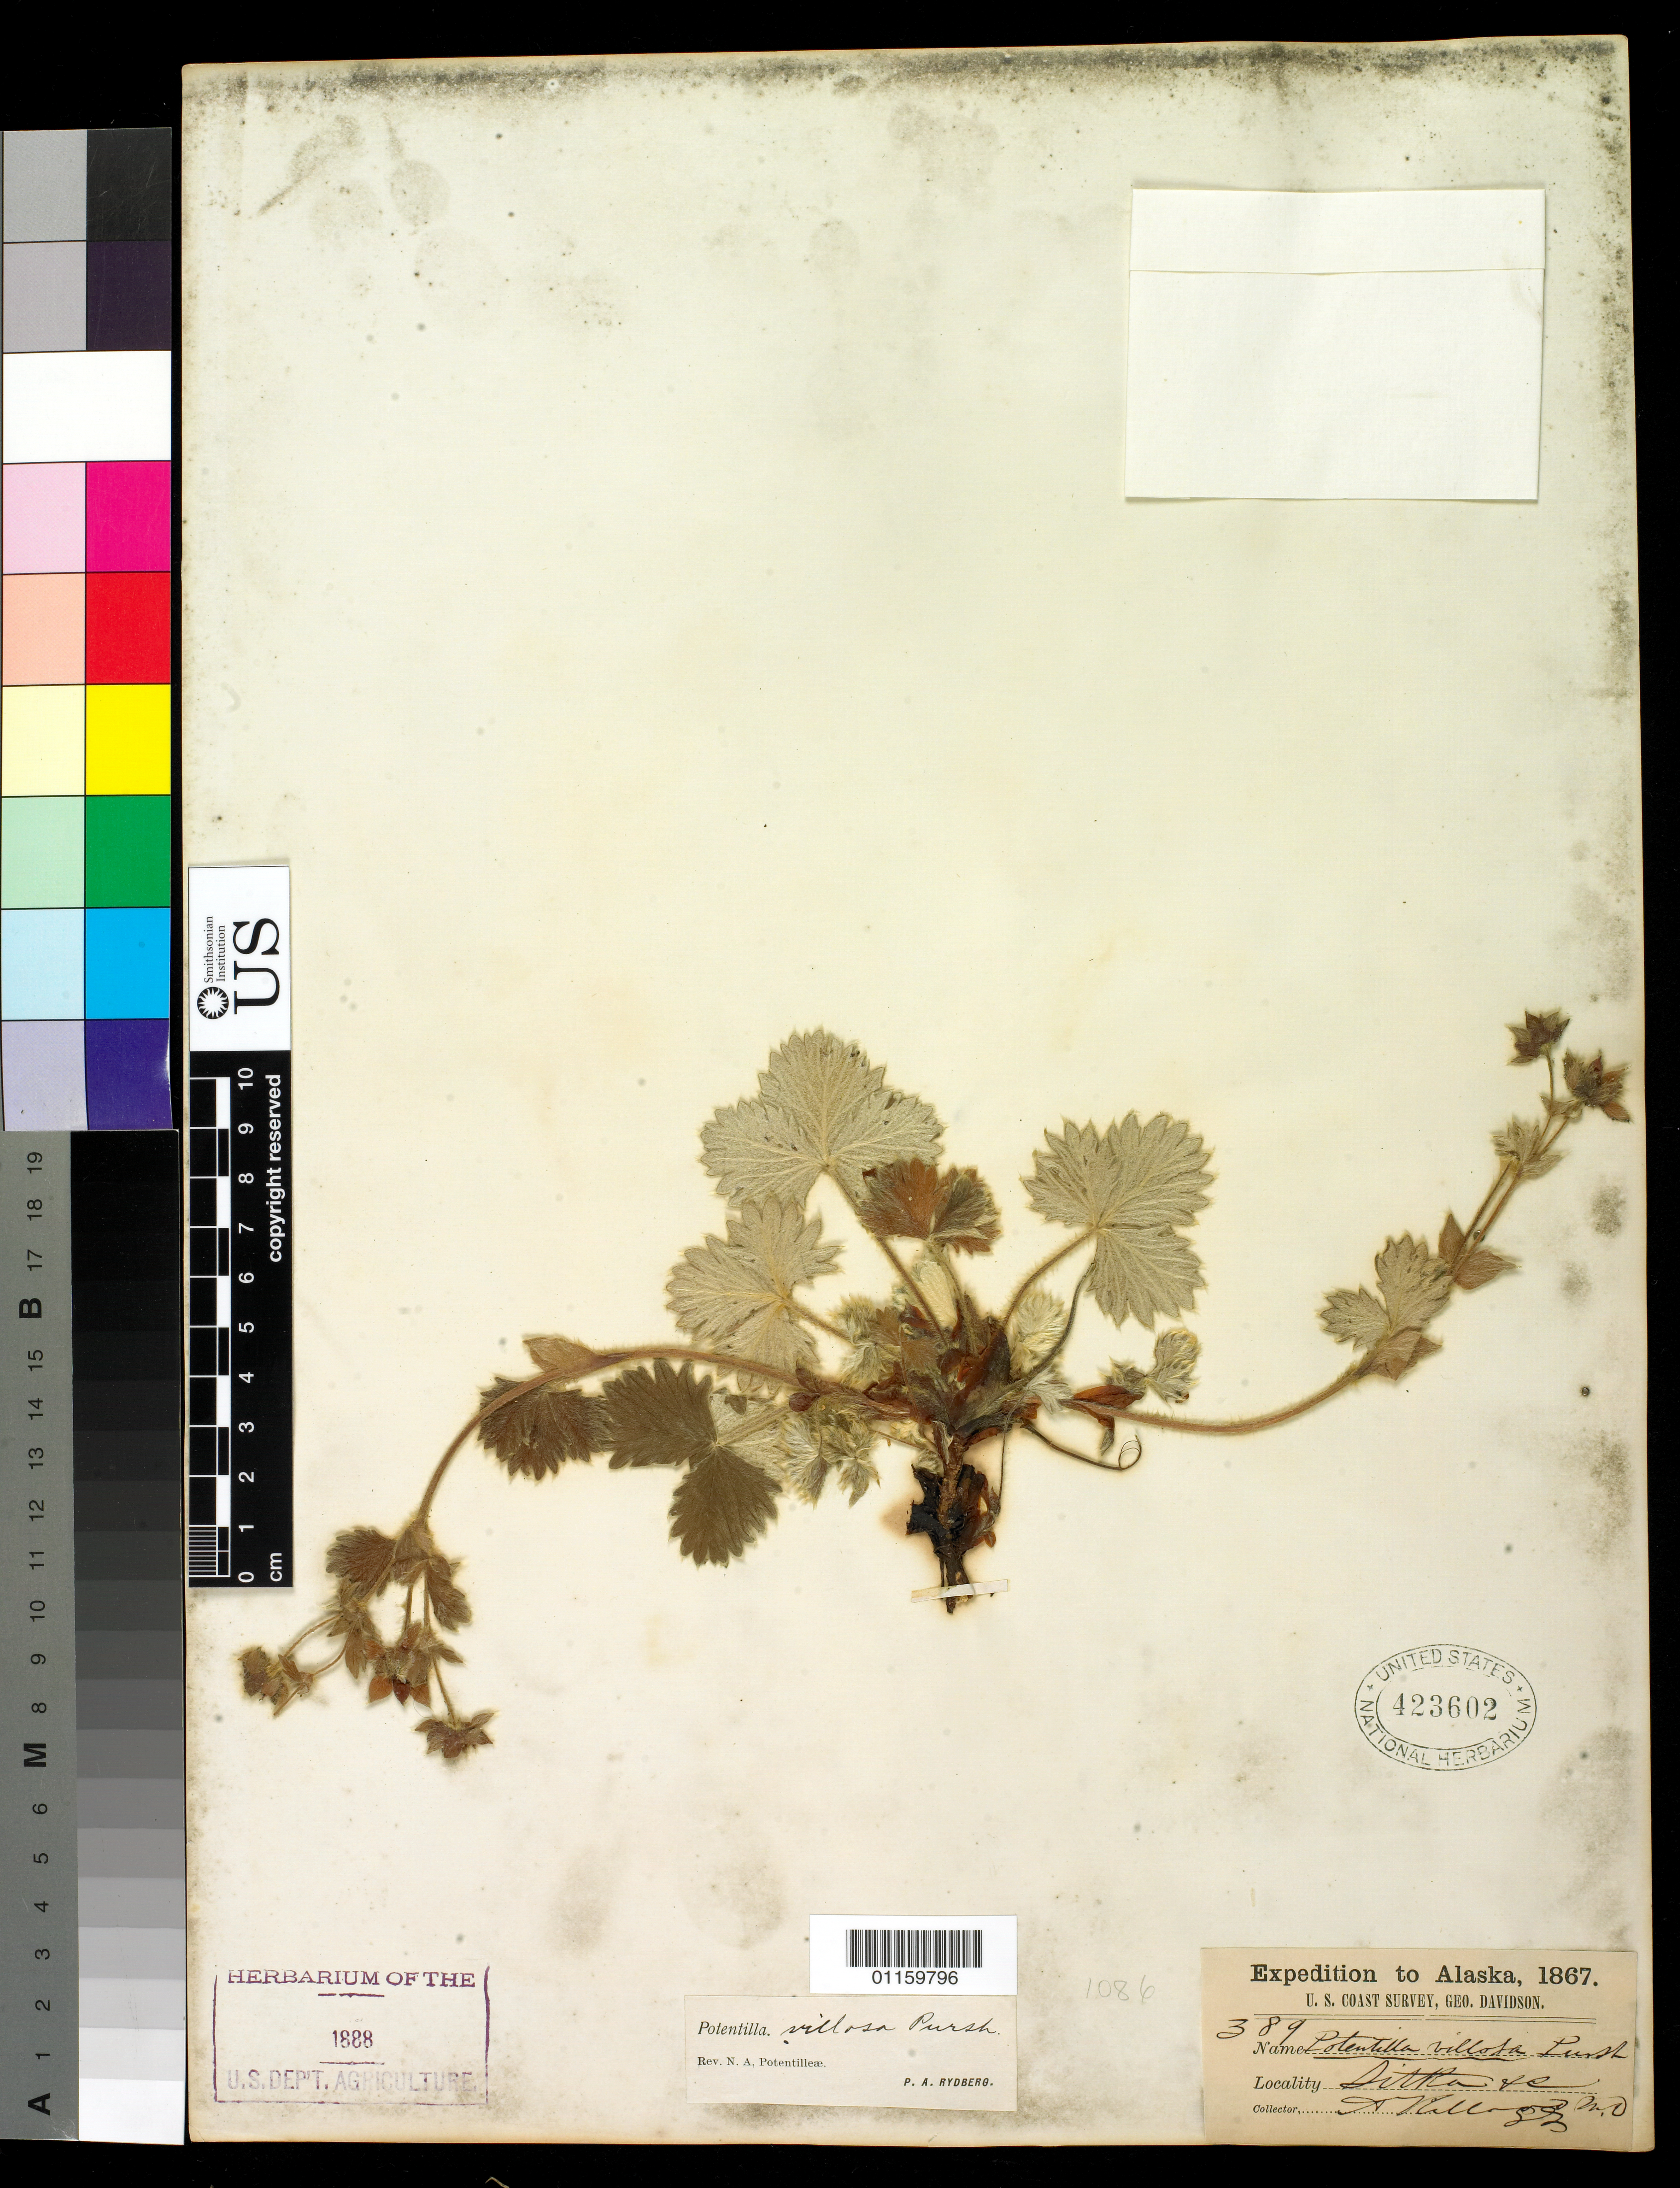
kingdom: Plantae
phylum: Tracheophyta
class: Magnoliopsida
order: Rosales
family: Rosaceae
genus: Potentilla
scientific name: Potentilla villosa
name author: Pall. ex Pursh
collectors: A. Kellogg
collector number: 389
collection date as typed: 1867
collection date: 1867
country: United States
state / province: Alaska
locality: Sitka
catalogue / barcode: US 423602